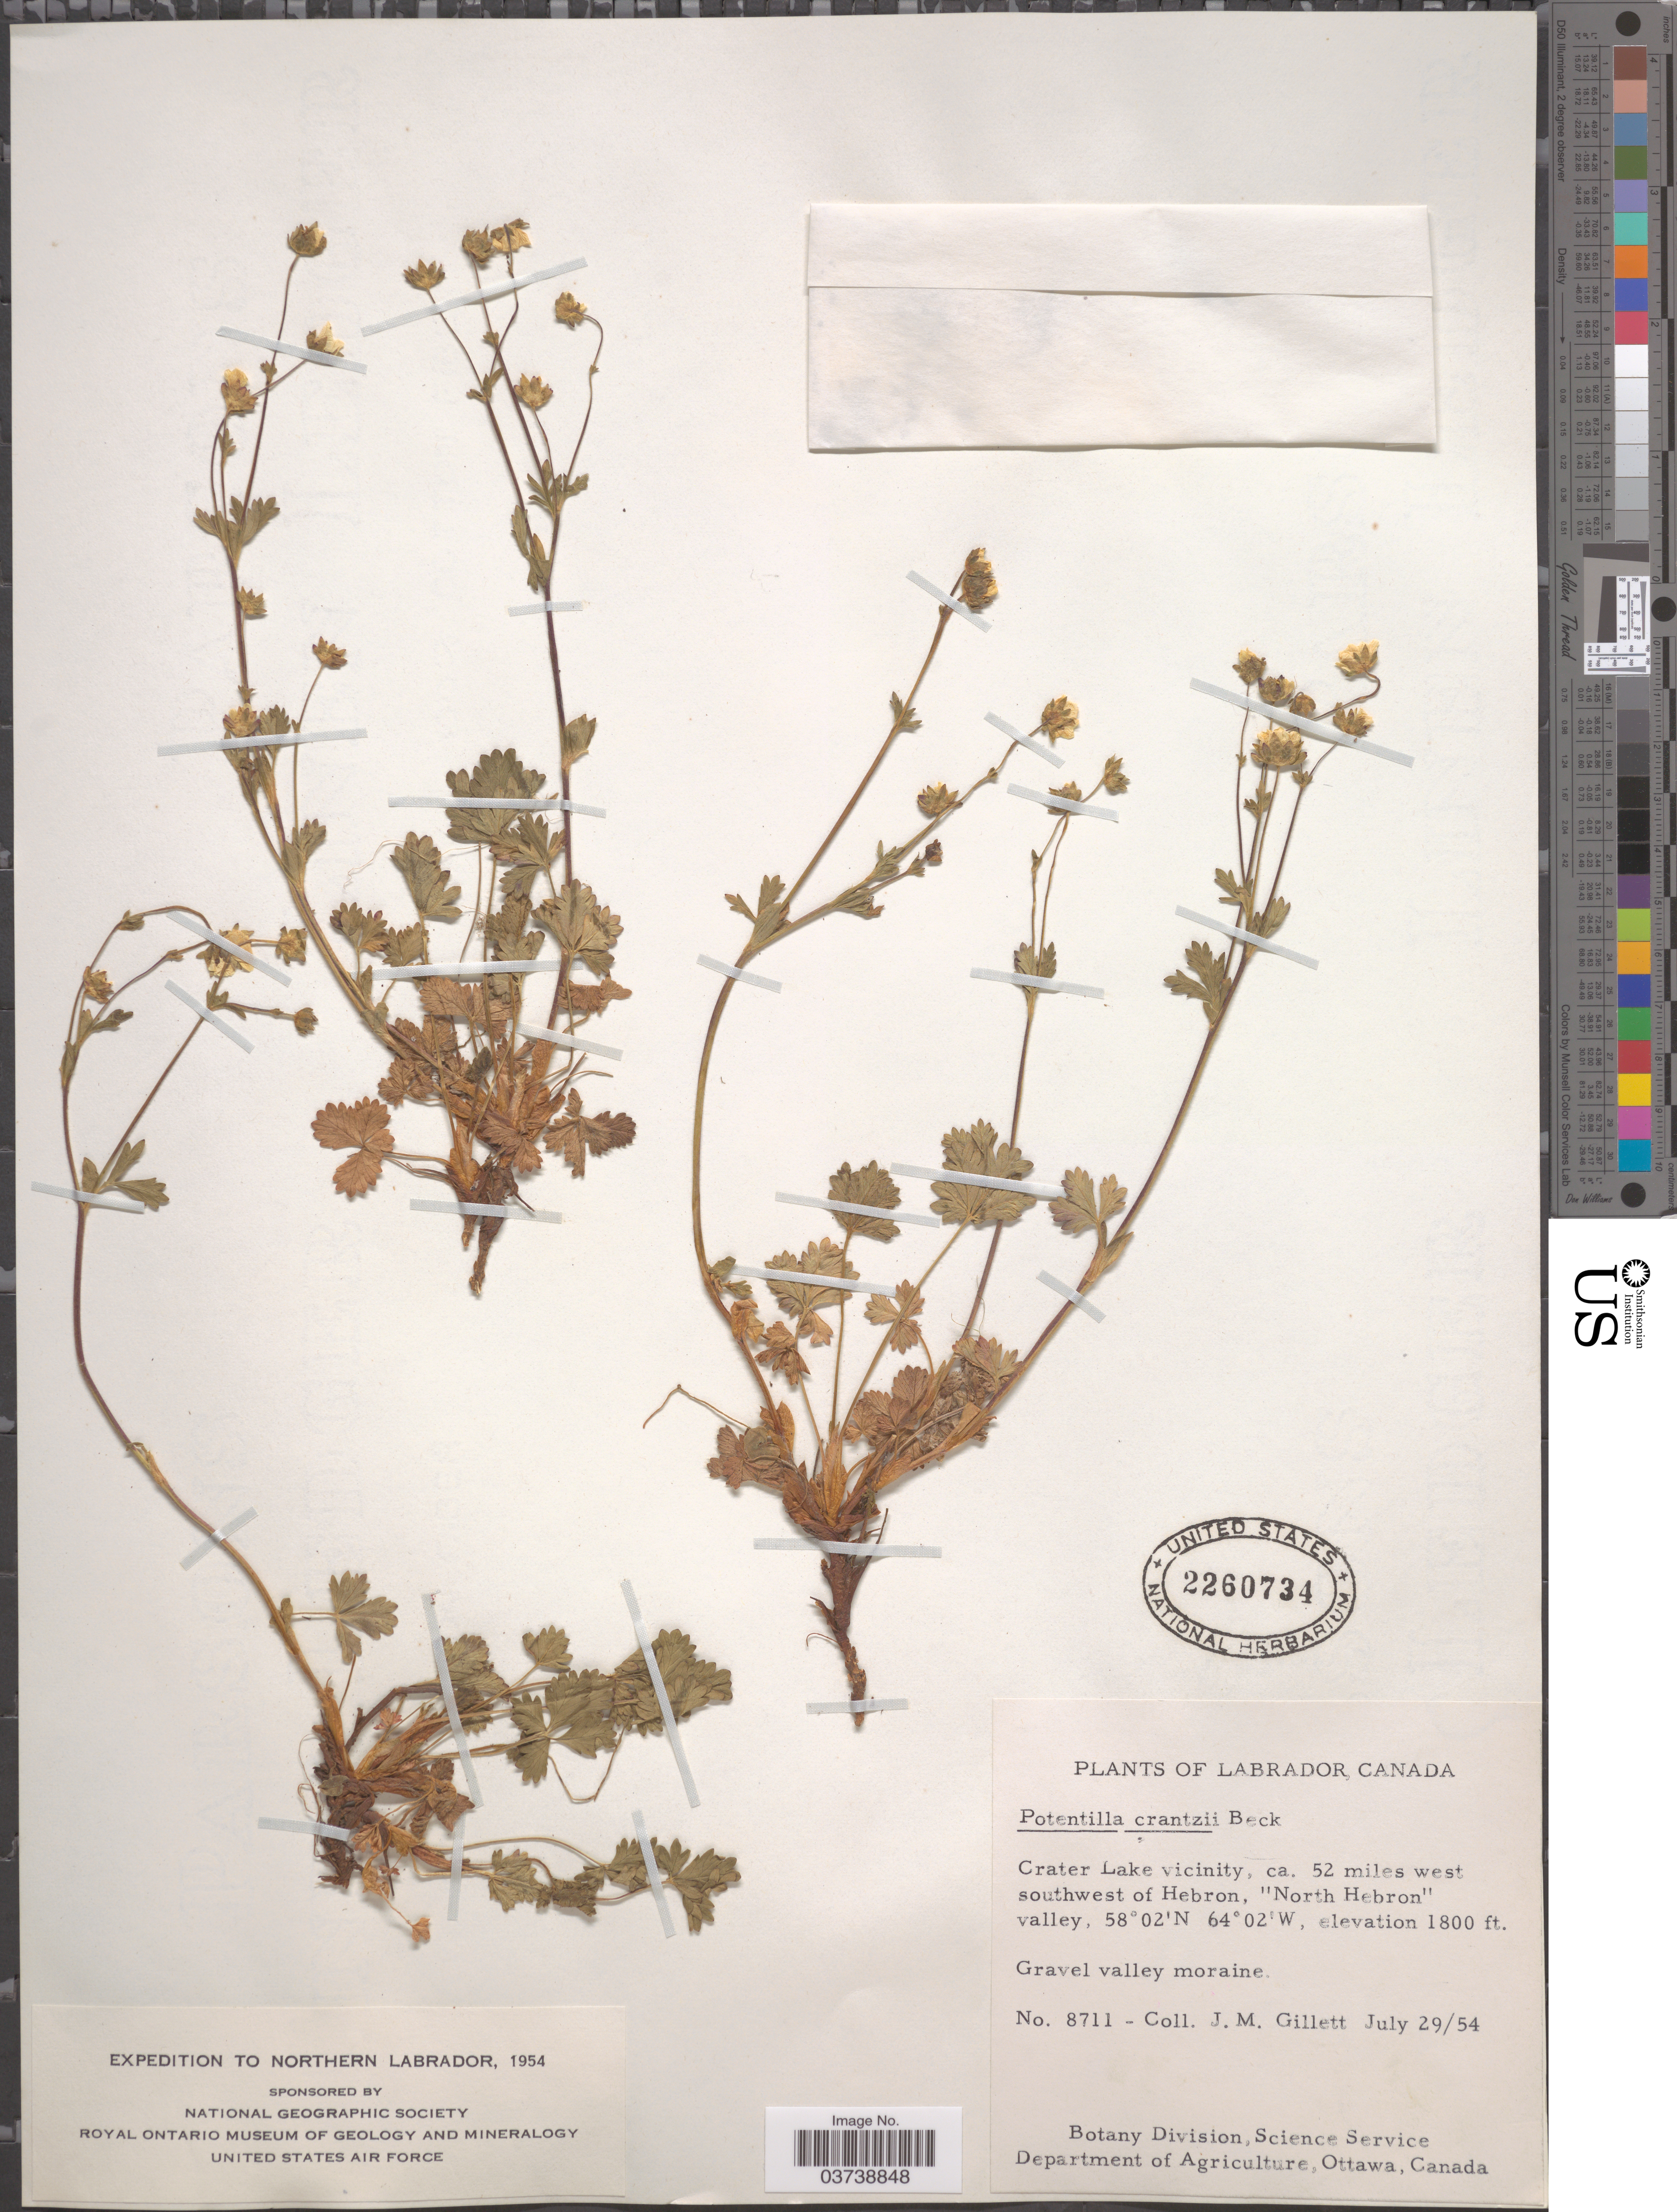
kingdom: Plantae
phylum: Tracheophyta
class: Magnoliopsida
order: Rosales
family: Rosaceae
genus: Potentilla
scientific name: Potentilla crantzii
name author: (Crantz) Beck ex Fritsch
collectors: J. M. Gillett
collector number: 8711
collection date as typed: Transcribed d/m/y: 29/7/54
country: Canada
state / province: Newfoundland and Labrador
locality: Northern Labrador. Crater Lake vicinity, ca. 52 miles west southwest of Hebron, "North Hebron" valley.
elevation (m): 549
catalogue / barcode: US 2260734